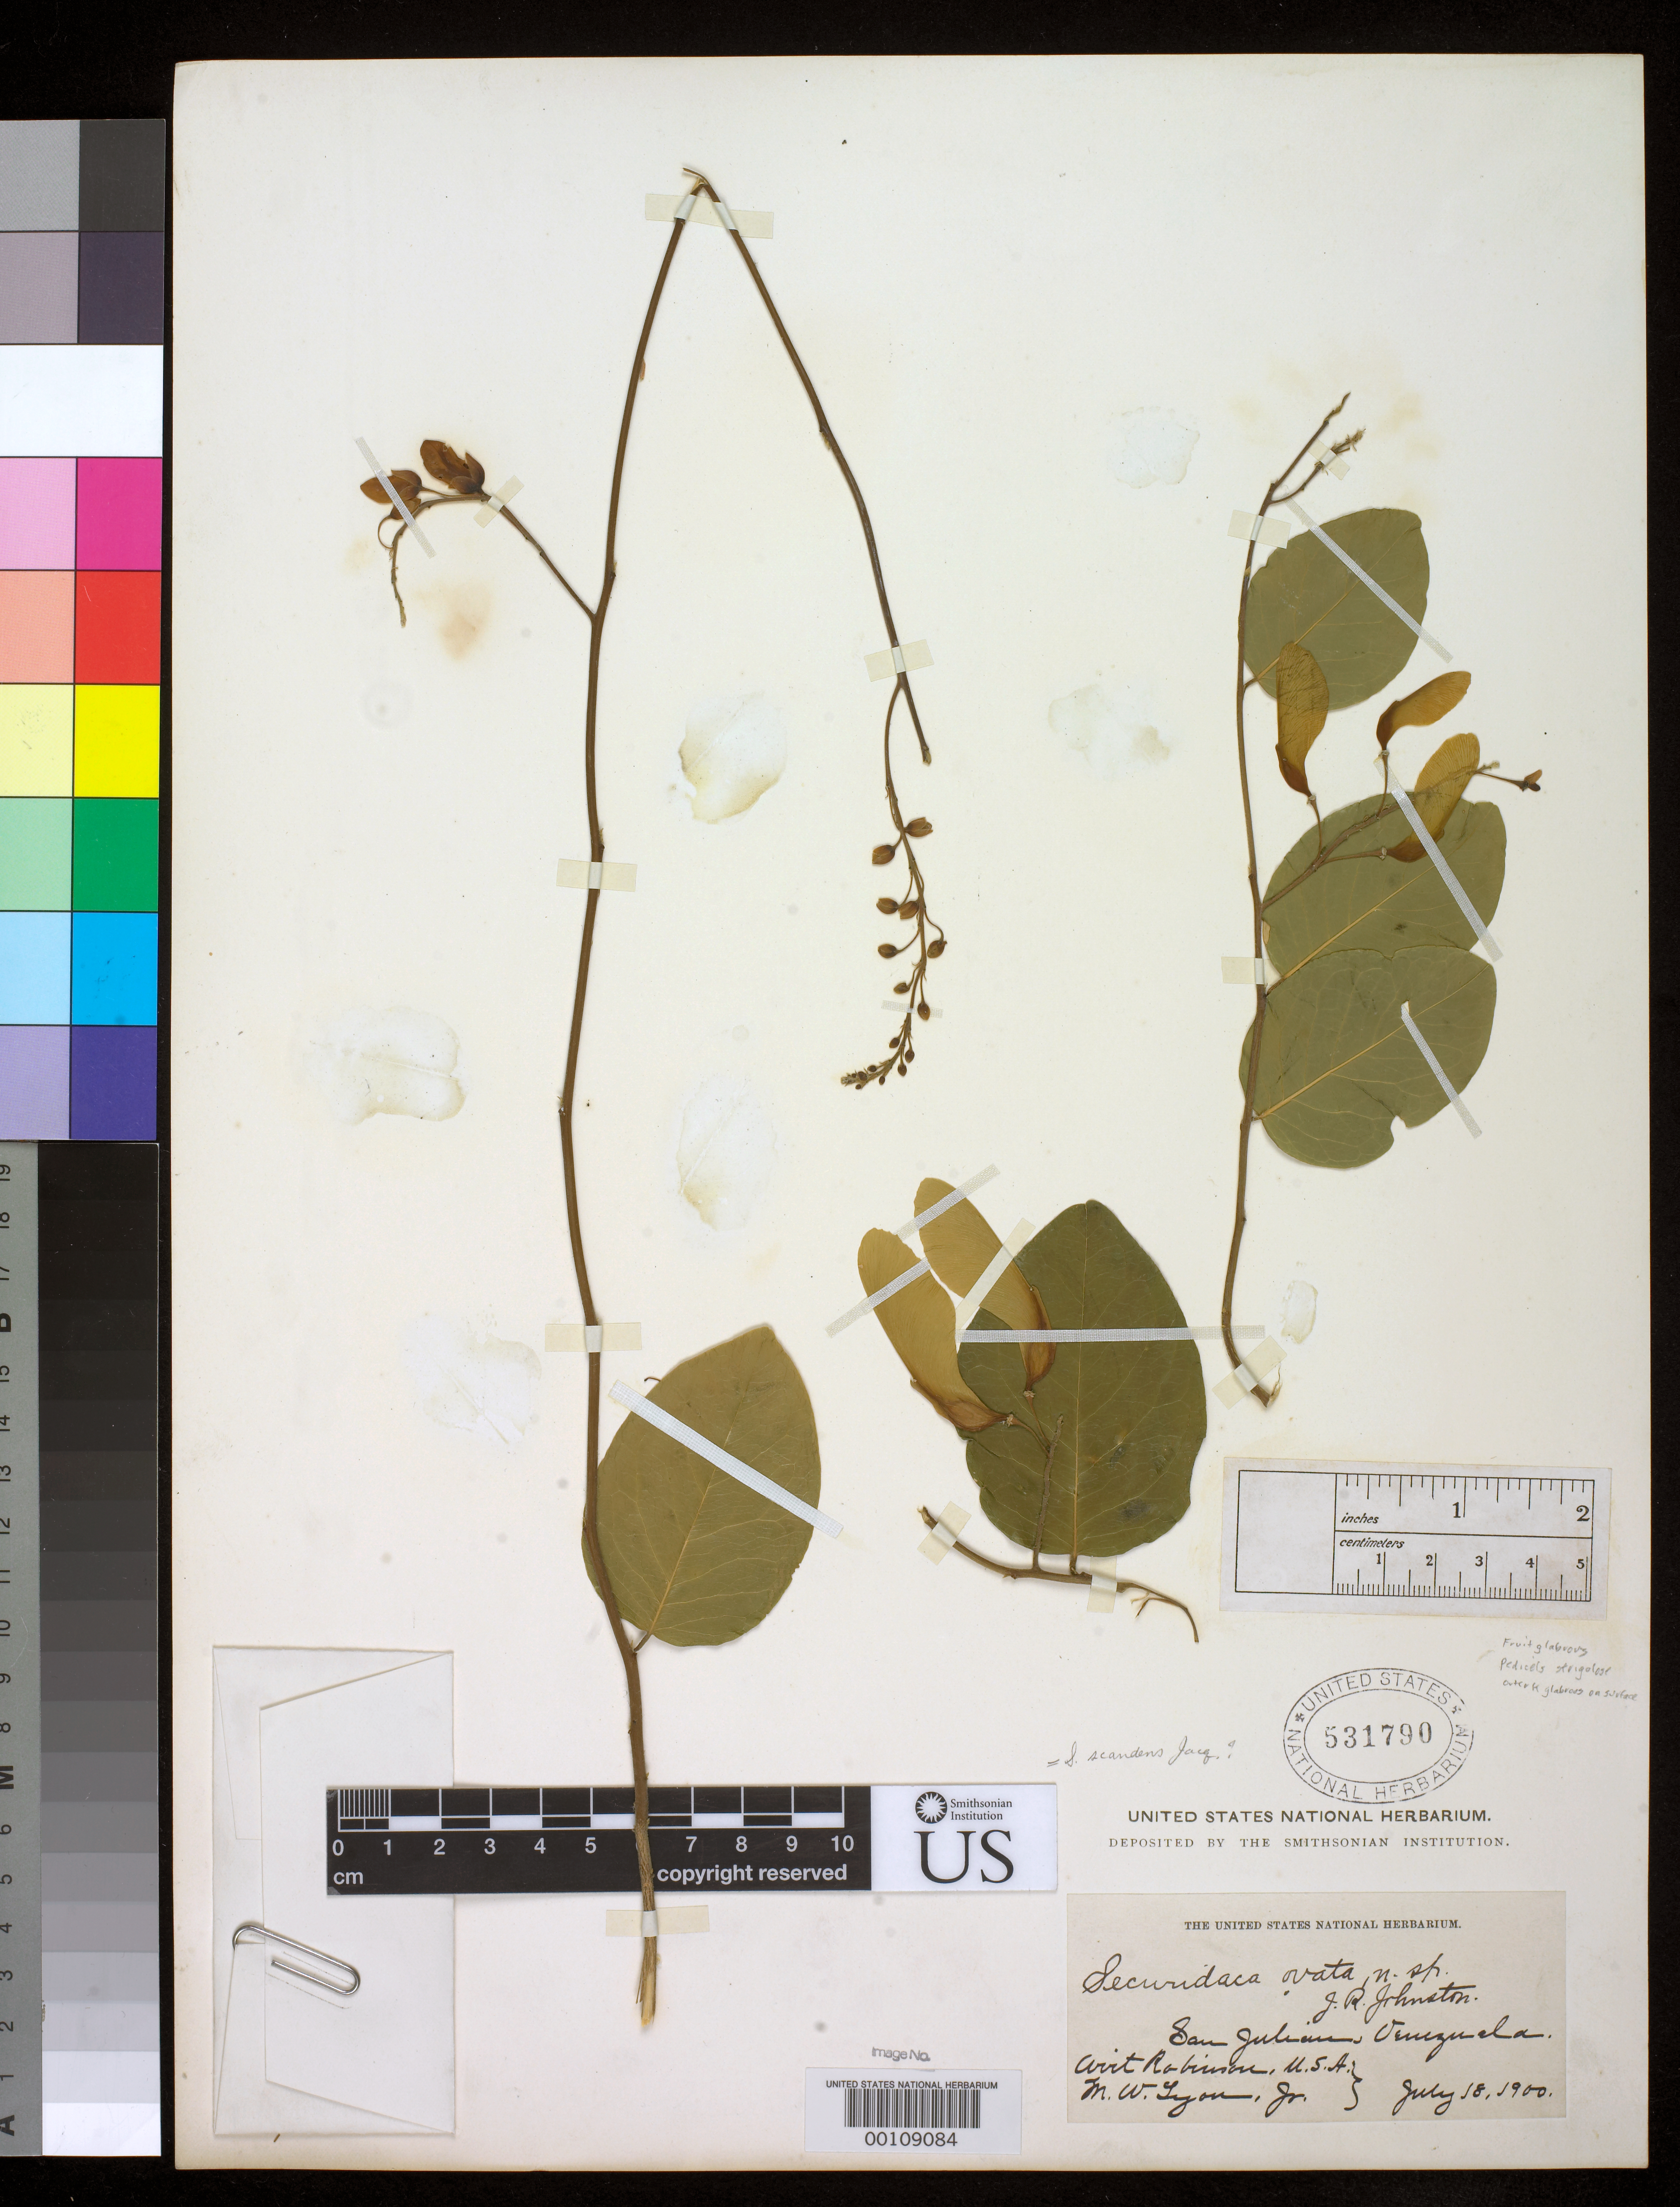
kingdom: Plantae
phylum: Tracheophyta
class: Magnoliopsida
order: Fabales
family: Polygalaceae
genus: Securidaca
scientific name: Securidaca ovata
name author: I.M. Johnst.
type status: Holotype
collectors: W. Robinson & M. W. Lyon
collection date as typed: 18 Jul 1900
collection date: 1900-07-18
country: Venezuela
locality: San Julian.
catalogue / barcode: US 531790